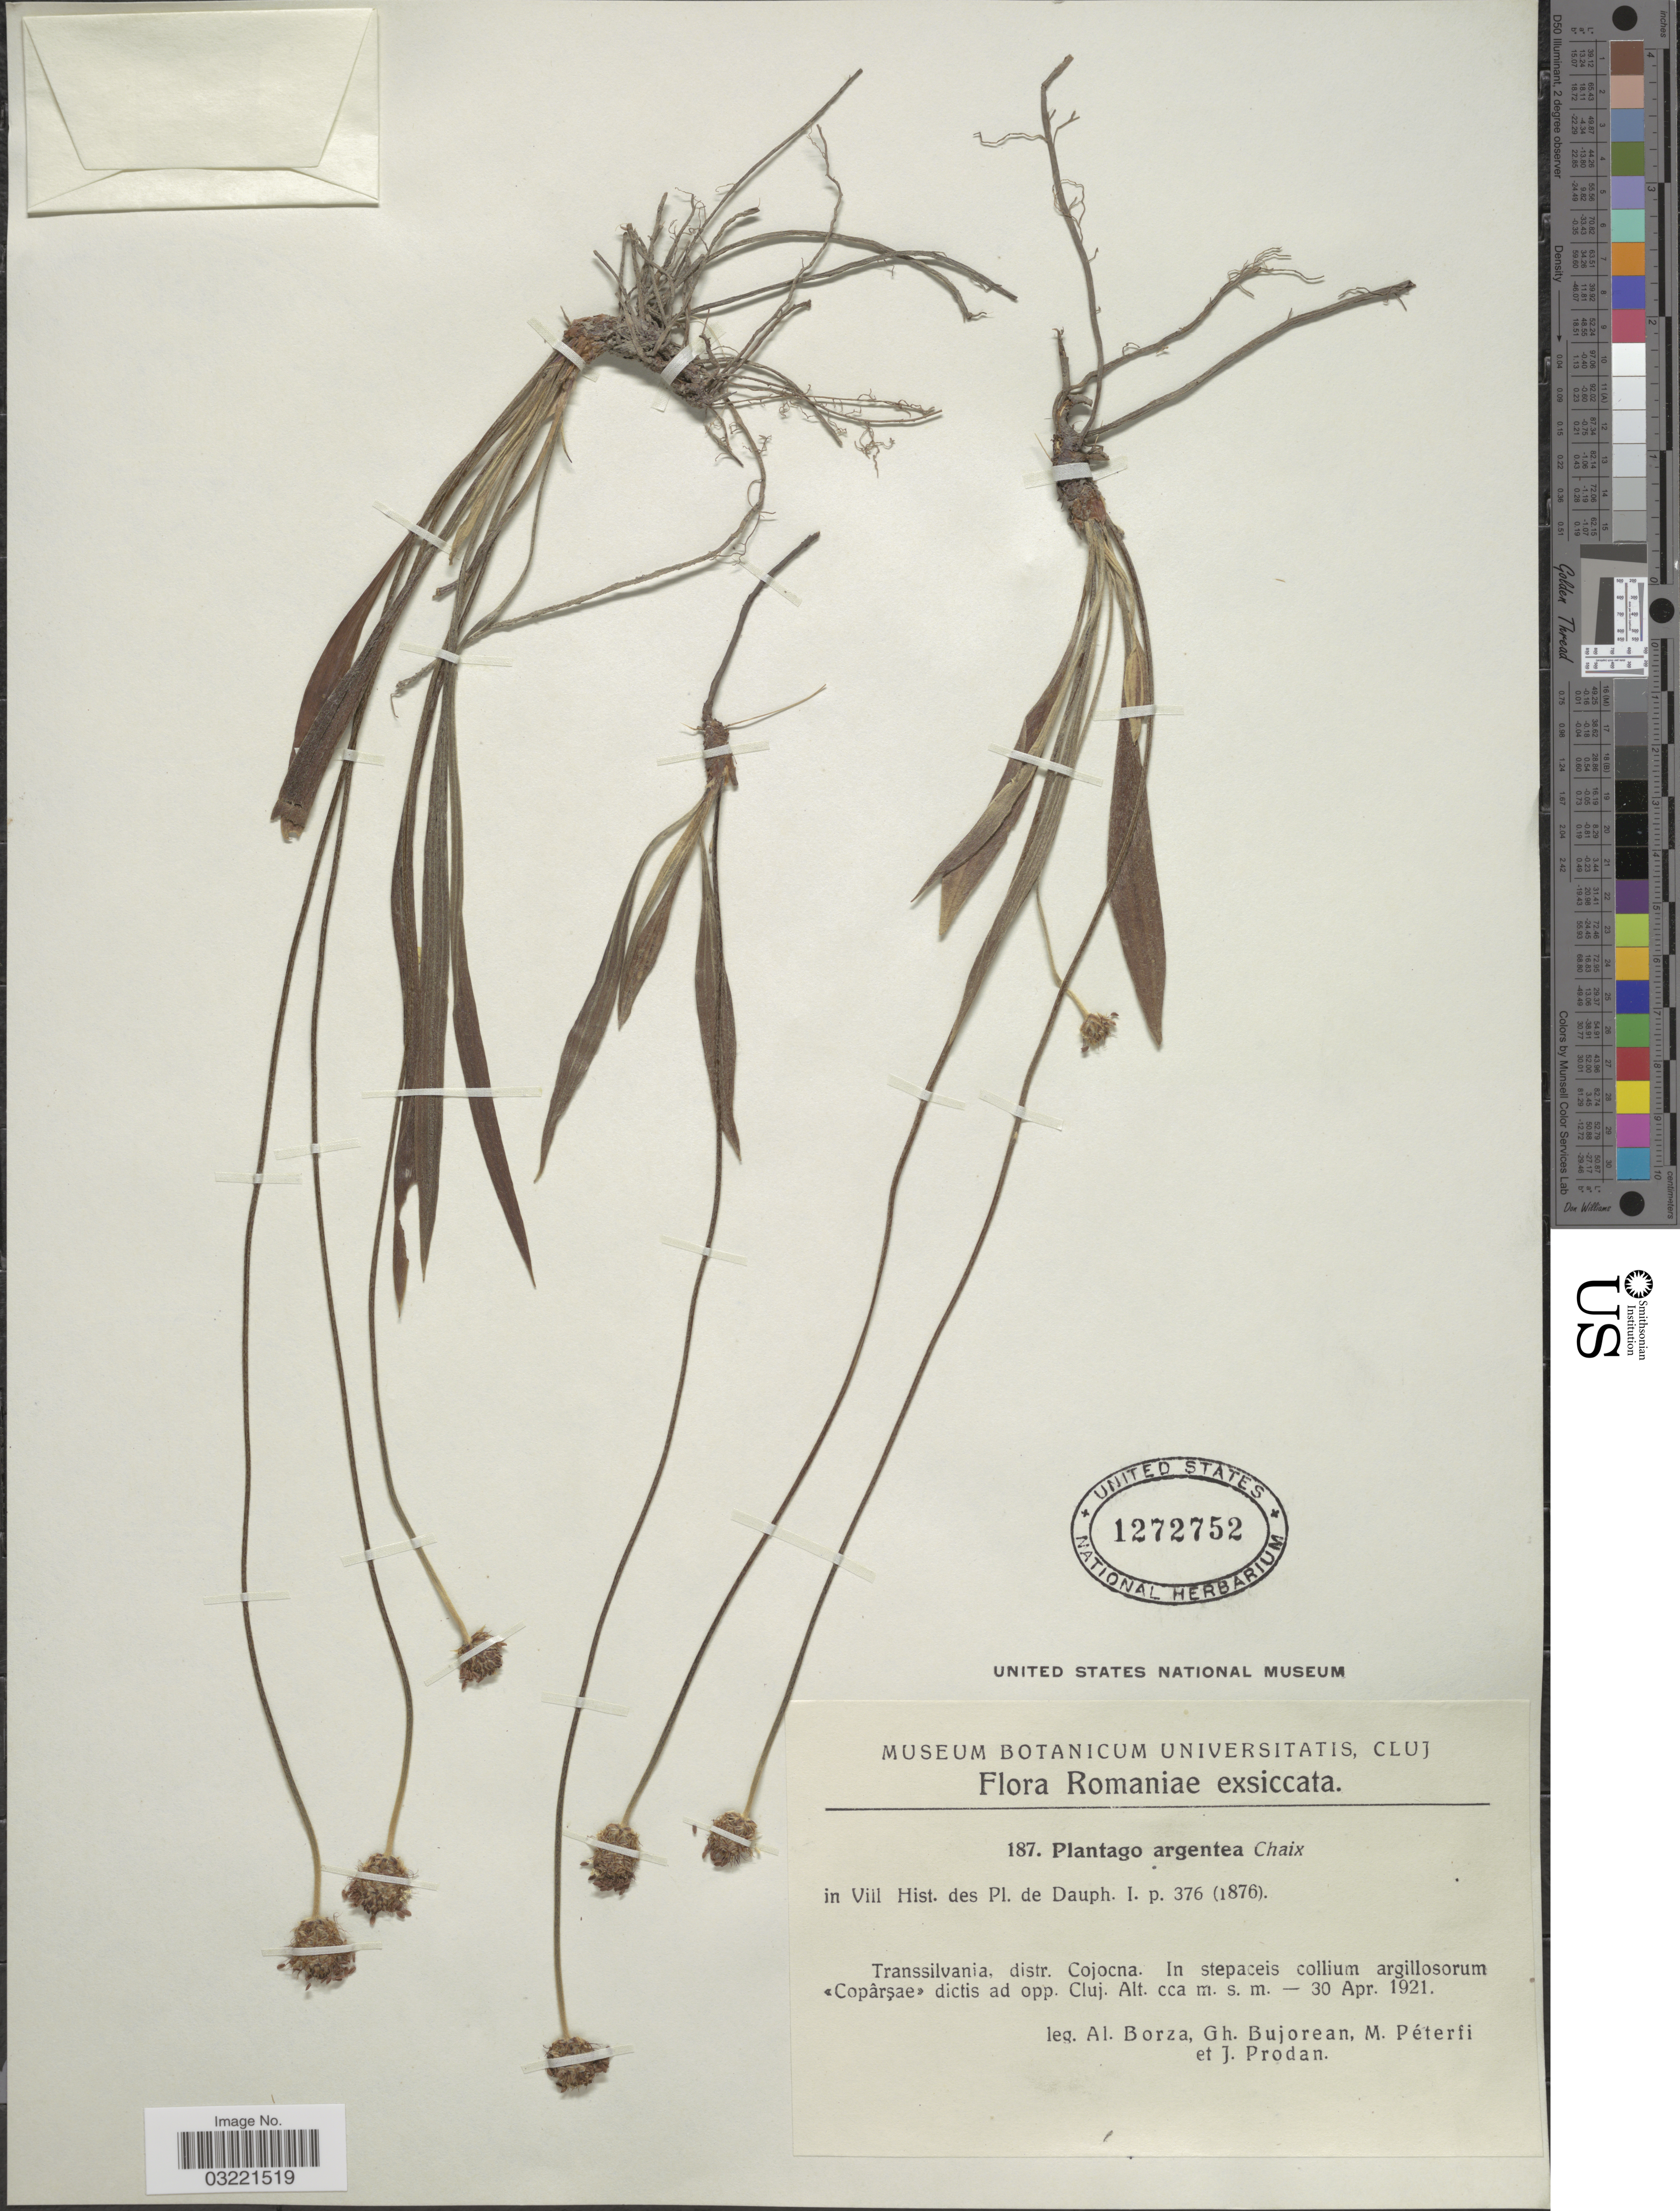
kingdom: Plantae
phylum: Tracheophyta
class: Magnoliopsida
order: Lamiales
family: Plantaginaceae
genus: Plantago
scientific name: Plantago argentea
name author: Chaix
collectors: A. Borza, G. Bujorean, M. Péterfi & J. Prodan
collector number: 187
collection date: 1921-04-30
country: Romania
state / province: Cluj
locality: Transsilvania, distr. Cojocna. In stepaceis collium argillosorum Copârşae dictis ad opp. Cluj.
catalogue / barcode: US 1272752